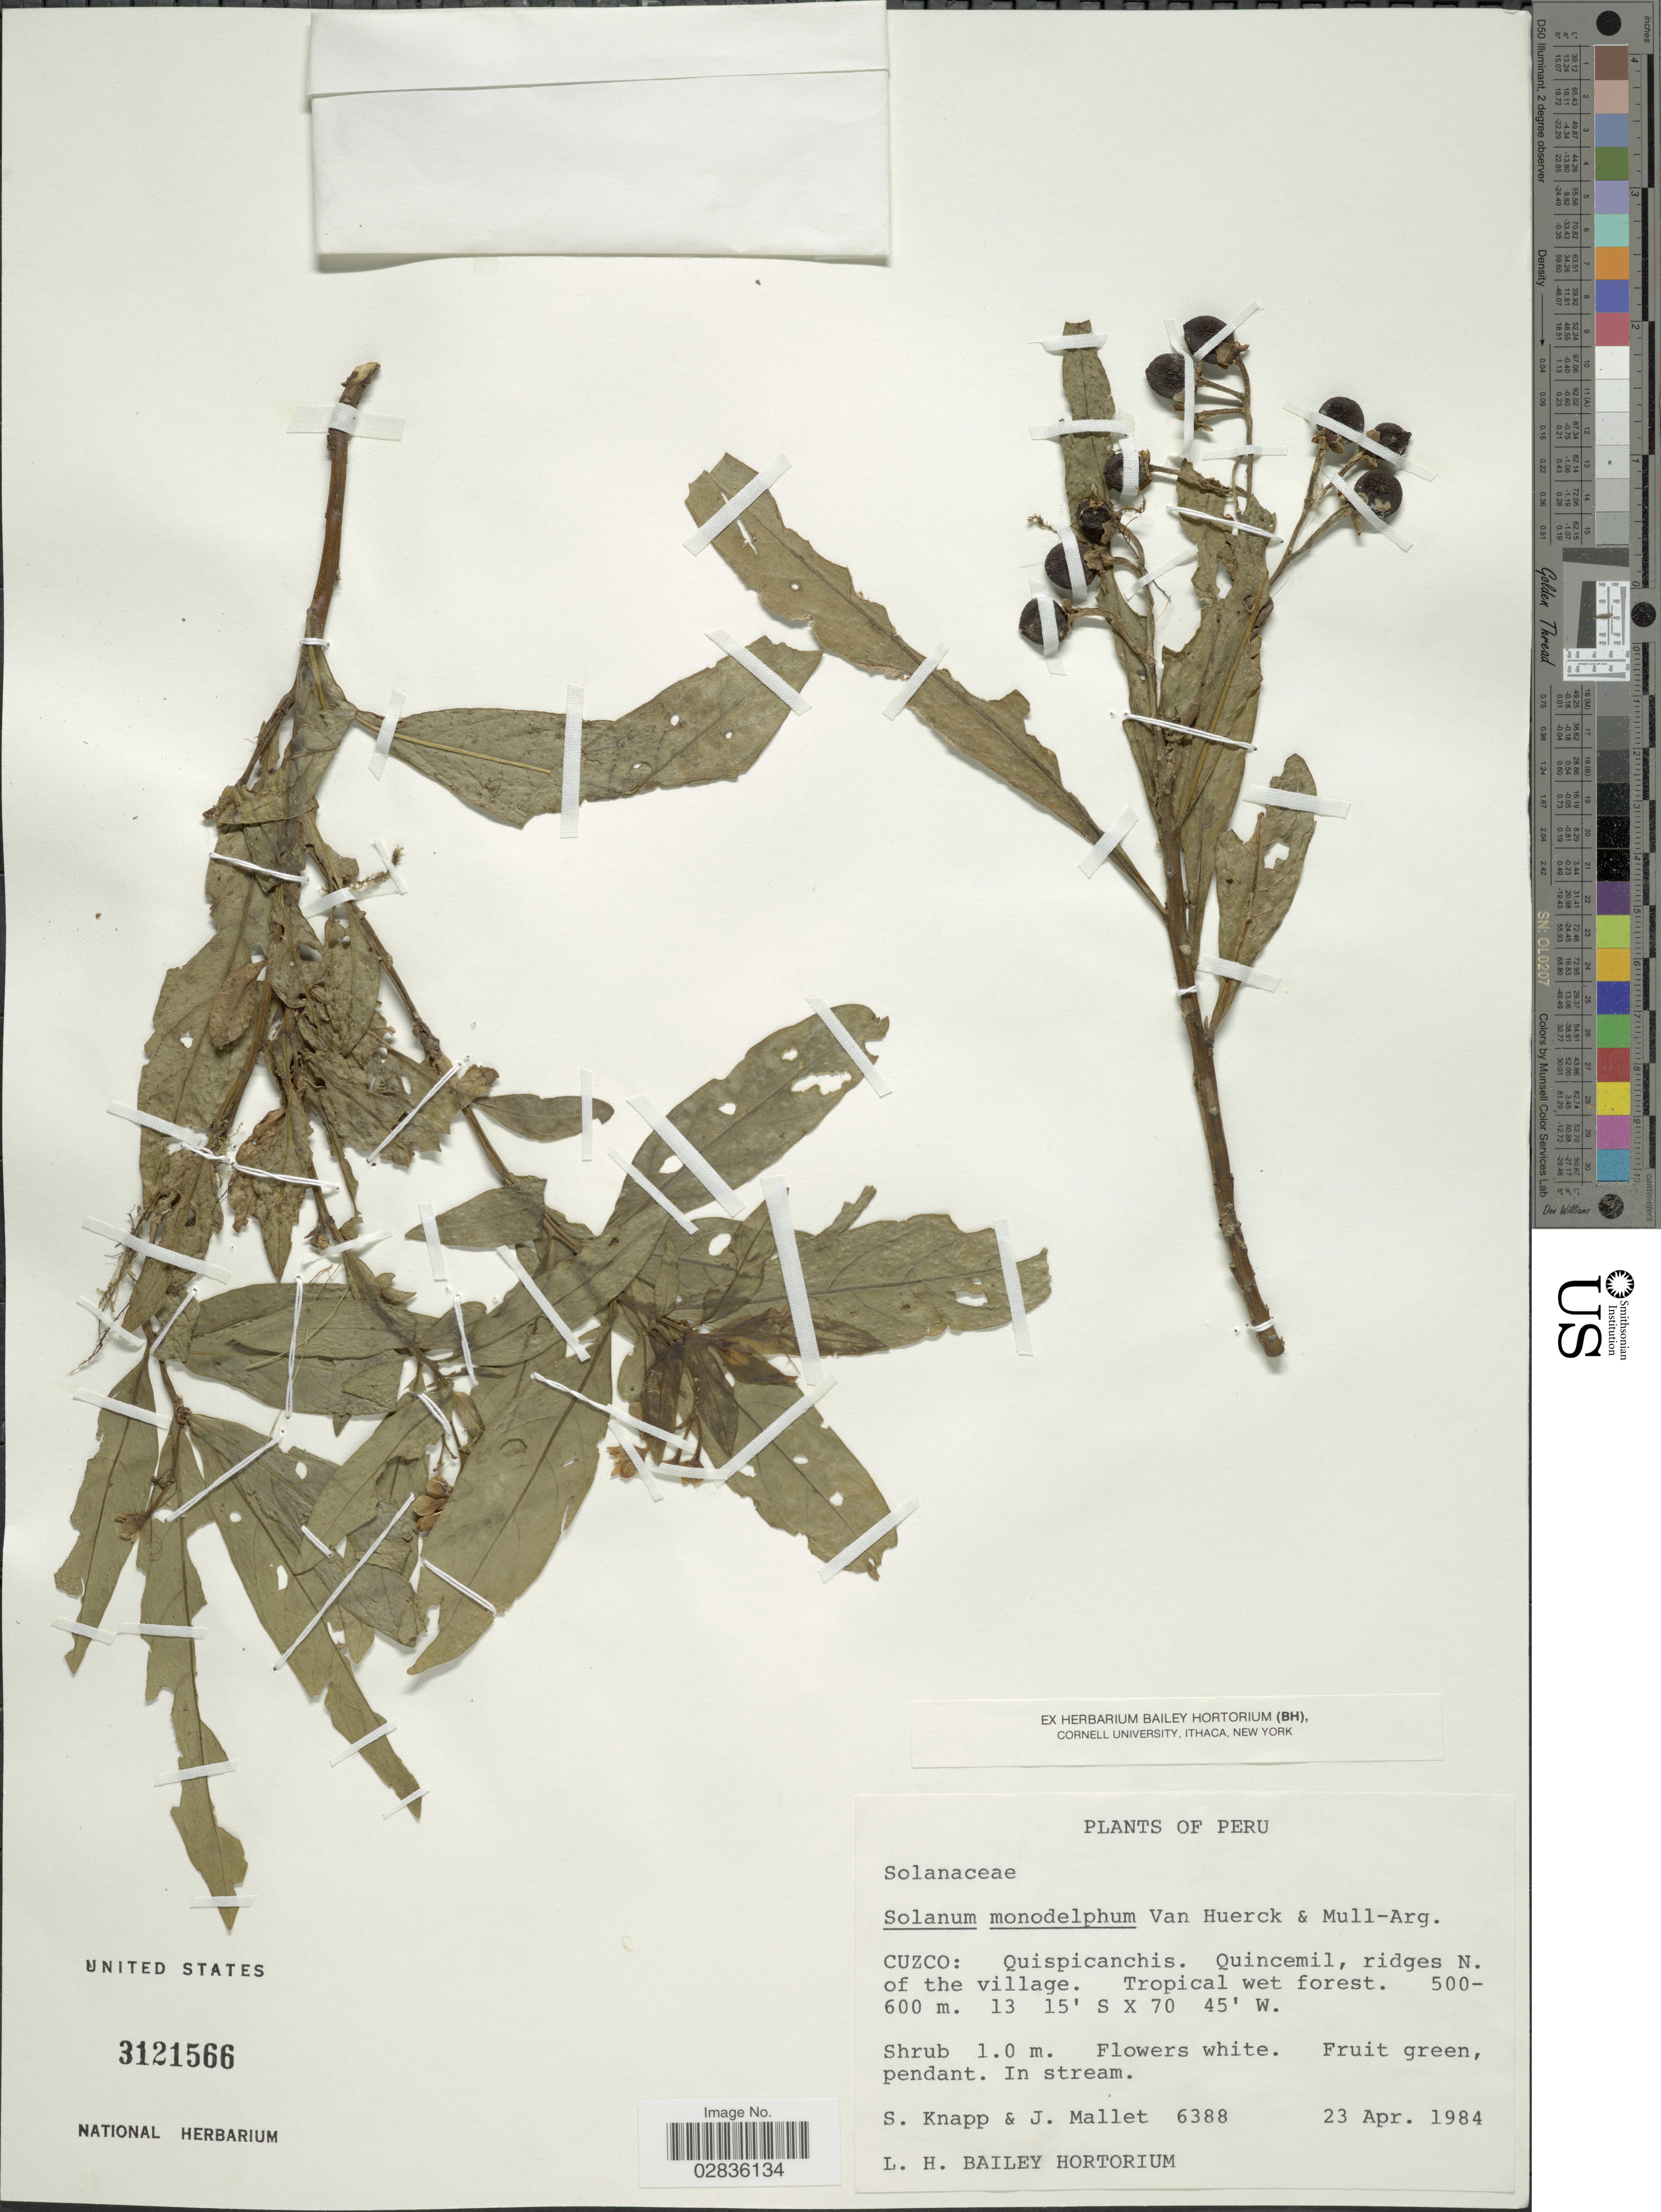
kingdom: Plantae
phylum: Tracheophyta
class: Magnoliopsida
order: Solanales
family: Solanaceae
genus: Solanum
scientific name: Solanum monadelphum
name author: Van Heurck & Müll. Arg.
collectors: S. Knapp & J. Mallet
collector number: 6388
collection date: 1984-04-23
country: Peru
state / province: Cusco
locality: Cuzco: Quispicanchis. Quincemil, ridges N. of the village.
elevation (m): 500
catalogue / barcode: US 3121566